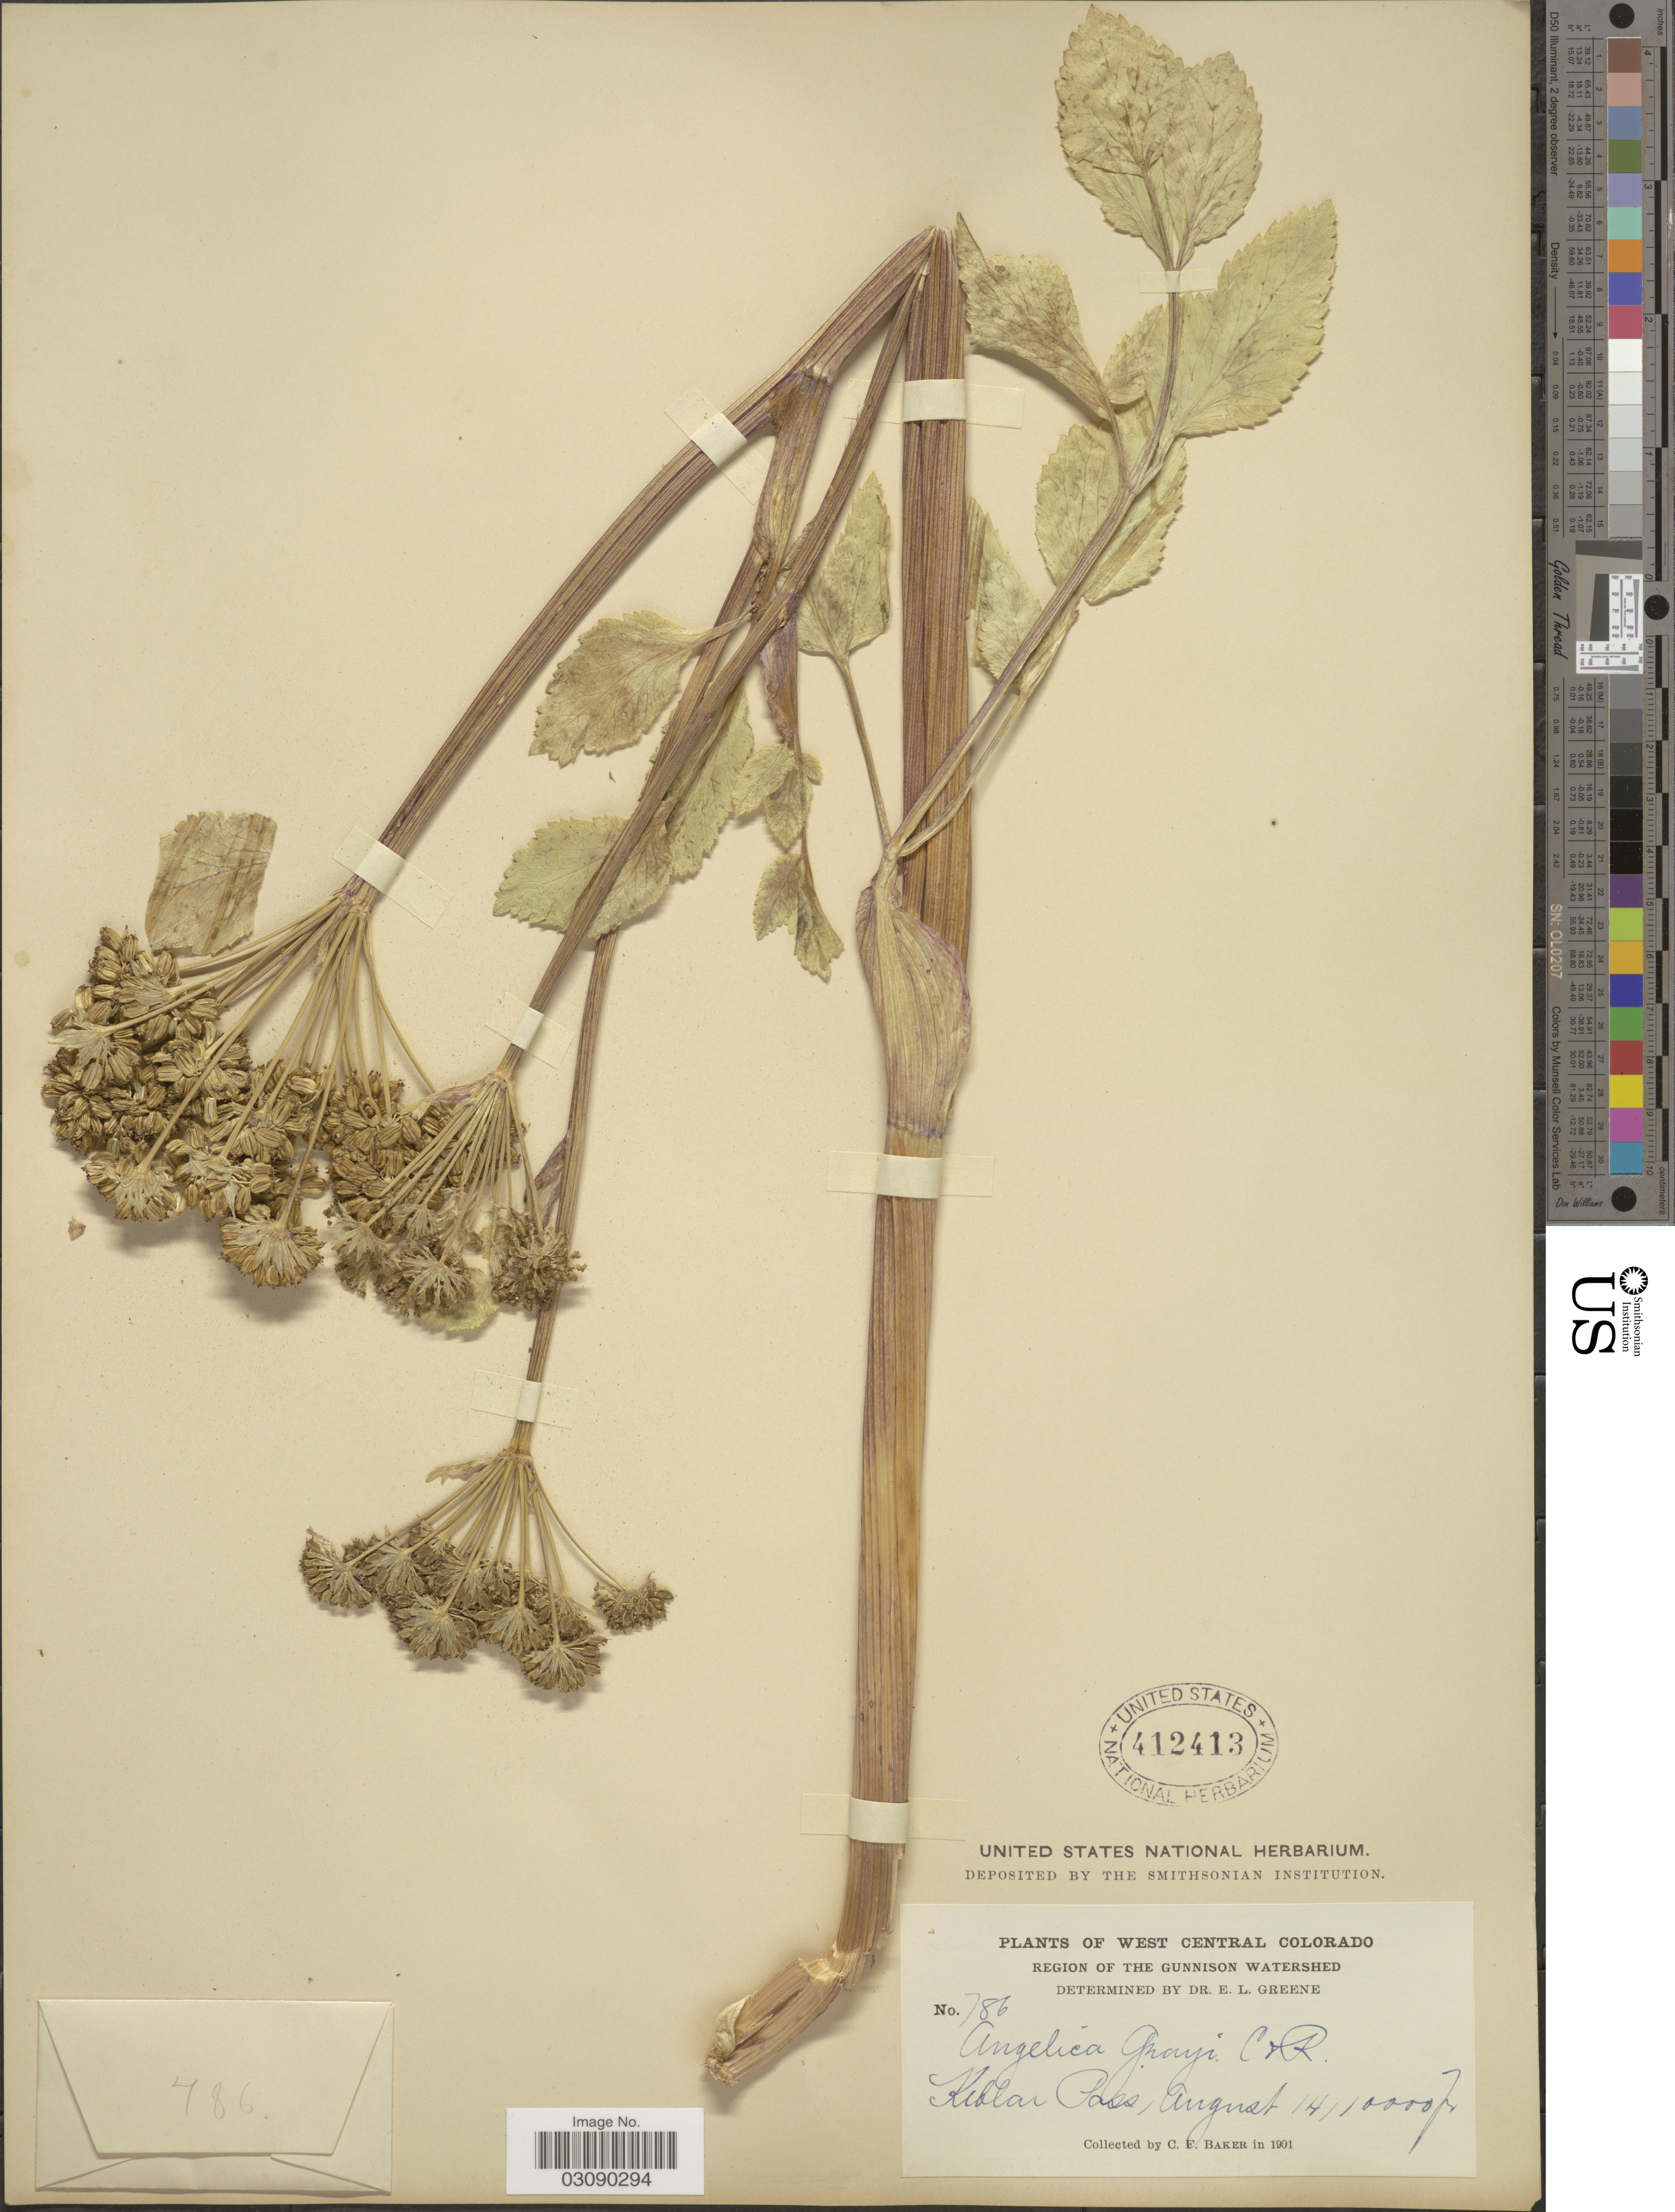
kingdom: Plantae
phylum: Tracheophyta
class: Magnoliopsida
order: Apiales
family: Apiaceae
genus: Angelica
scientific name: Angelica grayi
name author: (J.M. Coult. & Rose) J.M. Coult. & Rose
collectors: C. F. Baker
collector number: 786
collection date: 1901-08-14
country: United States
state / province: Colorado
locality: West Central Colorado, Region of the Gunnison Watershed, Keblan Pass.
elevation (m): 3048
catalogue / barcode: US 412413